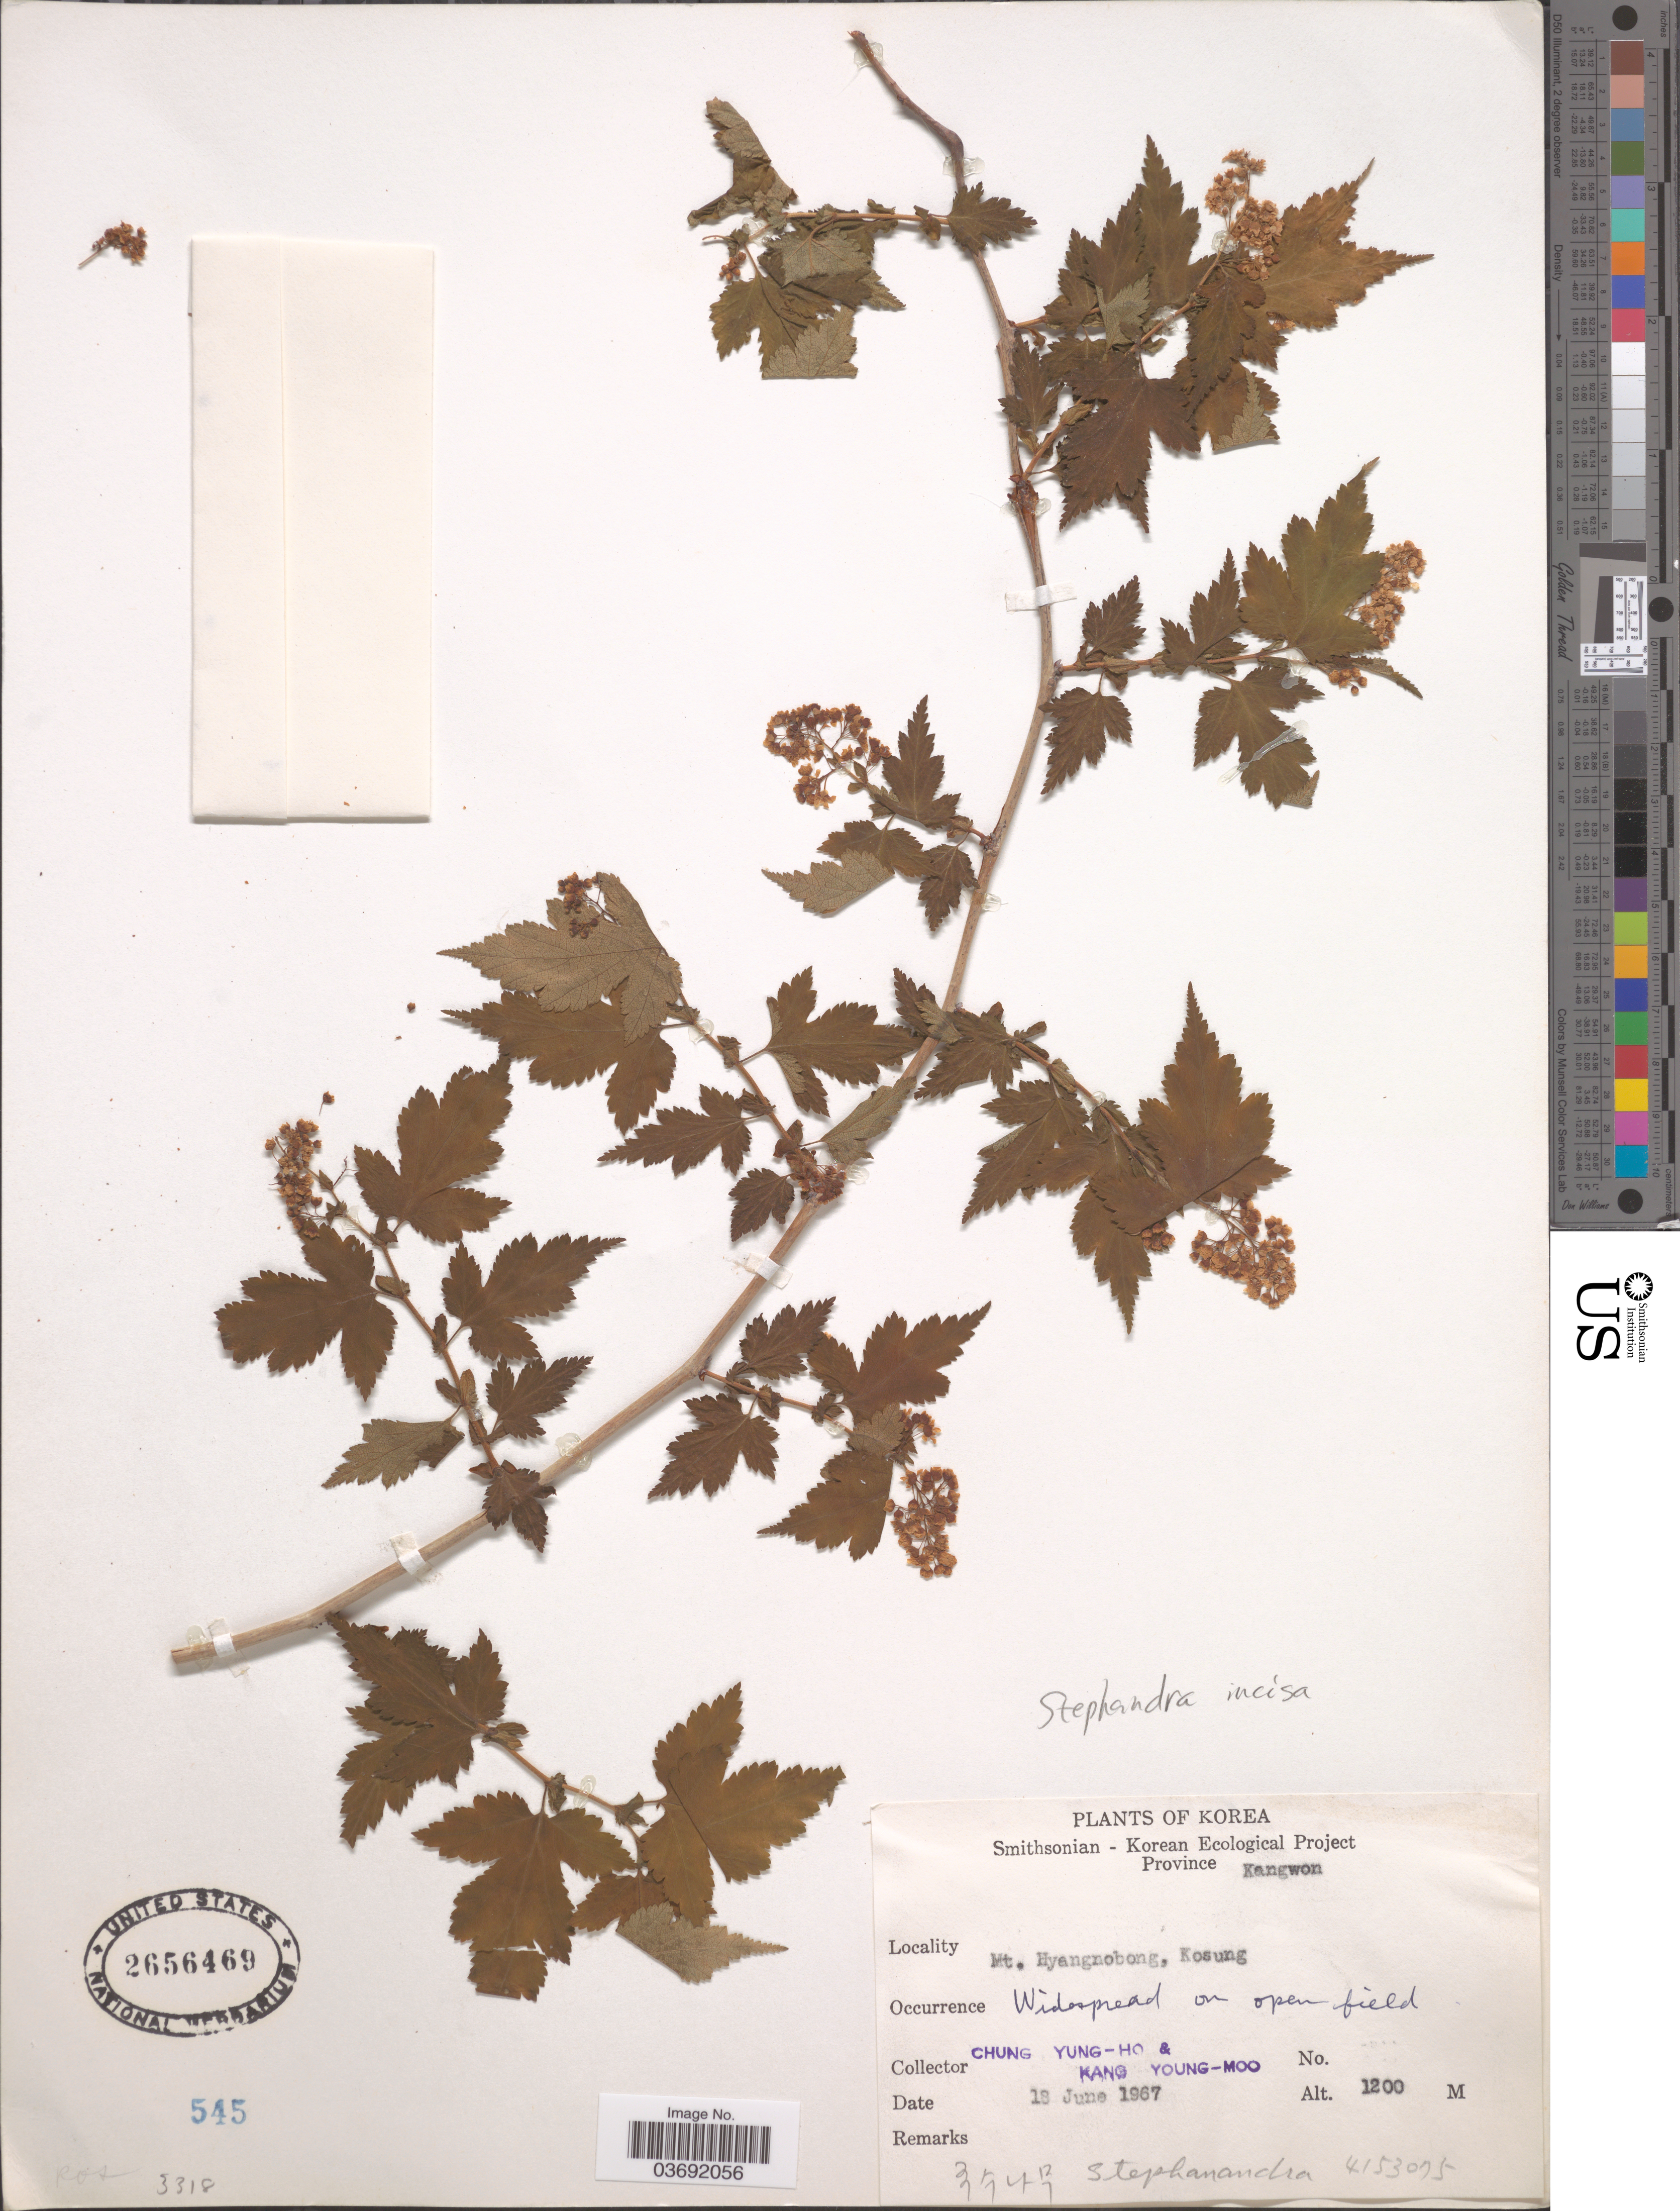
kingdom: Plantae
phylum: Tracheophyta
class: Magnoliopsida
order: Rosales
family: Rosaceae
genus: Neillia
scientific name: Neillia incisa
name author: (Thunb.) S.H. Oh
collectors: C. Yung-Ho & K. Young-Moo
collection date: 1967-06-18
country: North Korea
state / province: Kangwon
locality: Korea. Mt. Hyangnobong, Kosung.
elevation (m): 1200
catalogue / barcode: US 2656469